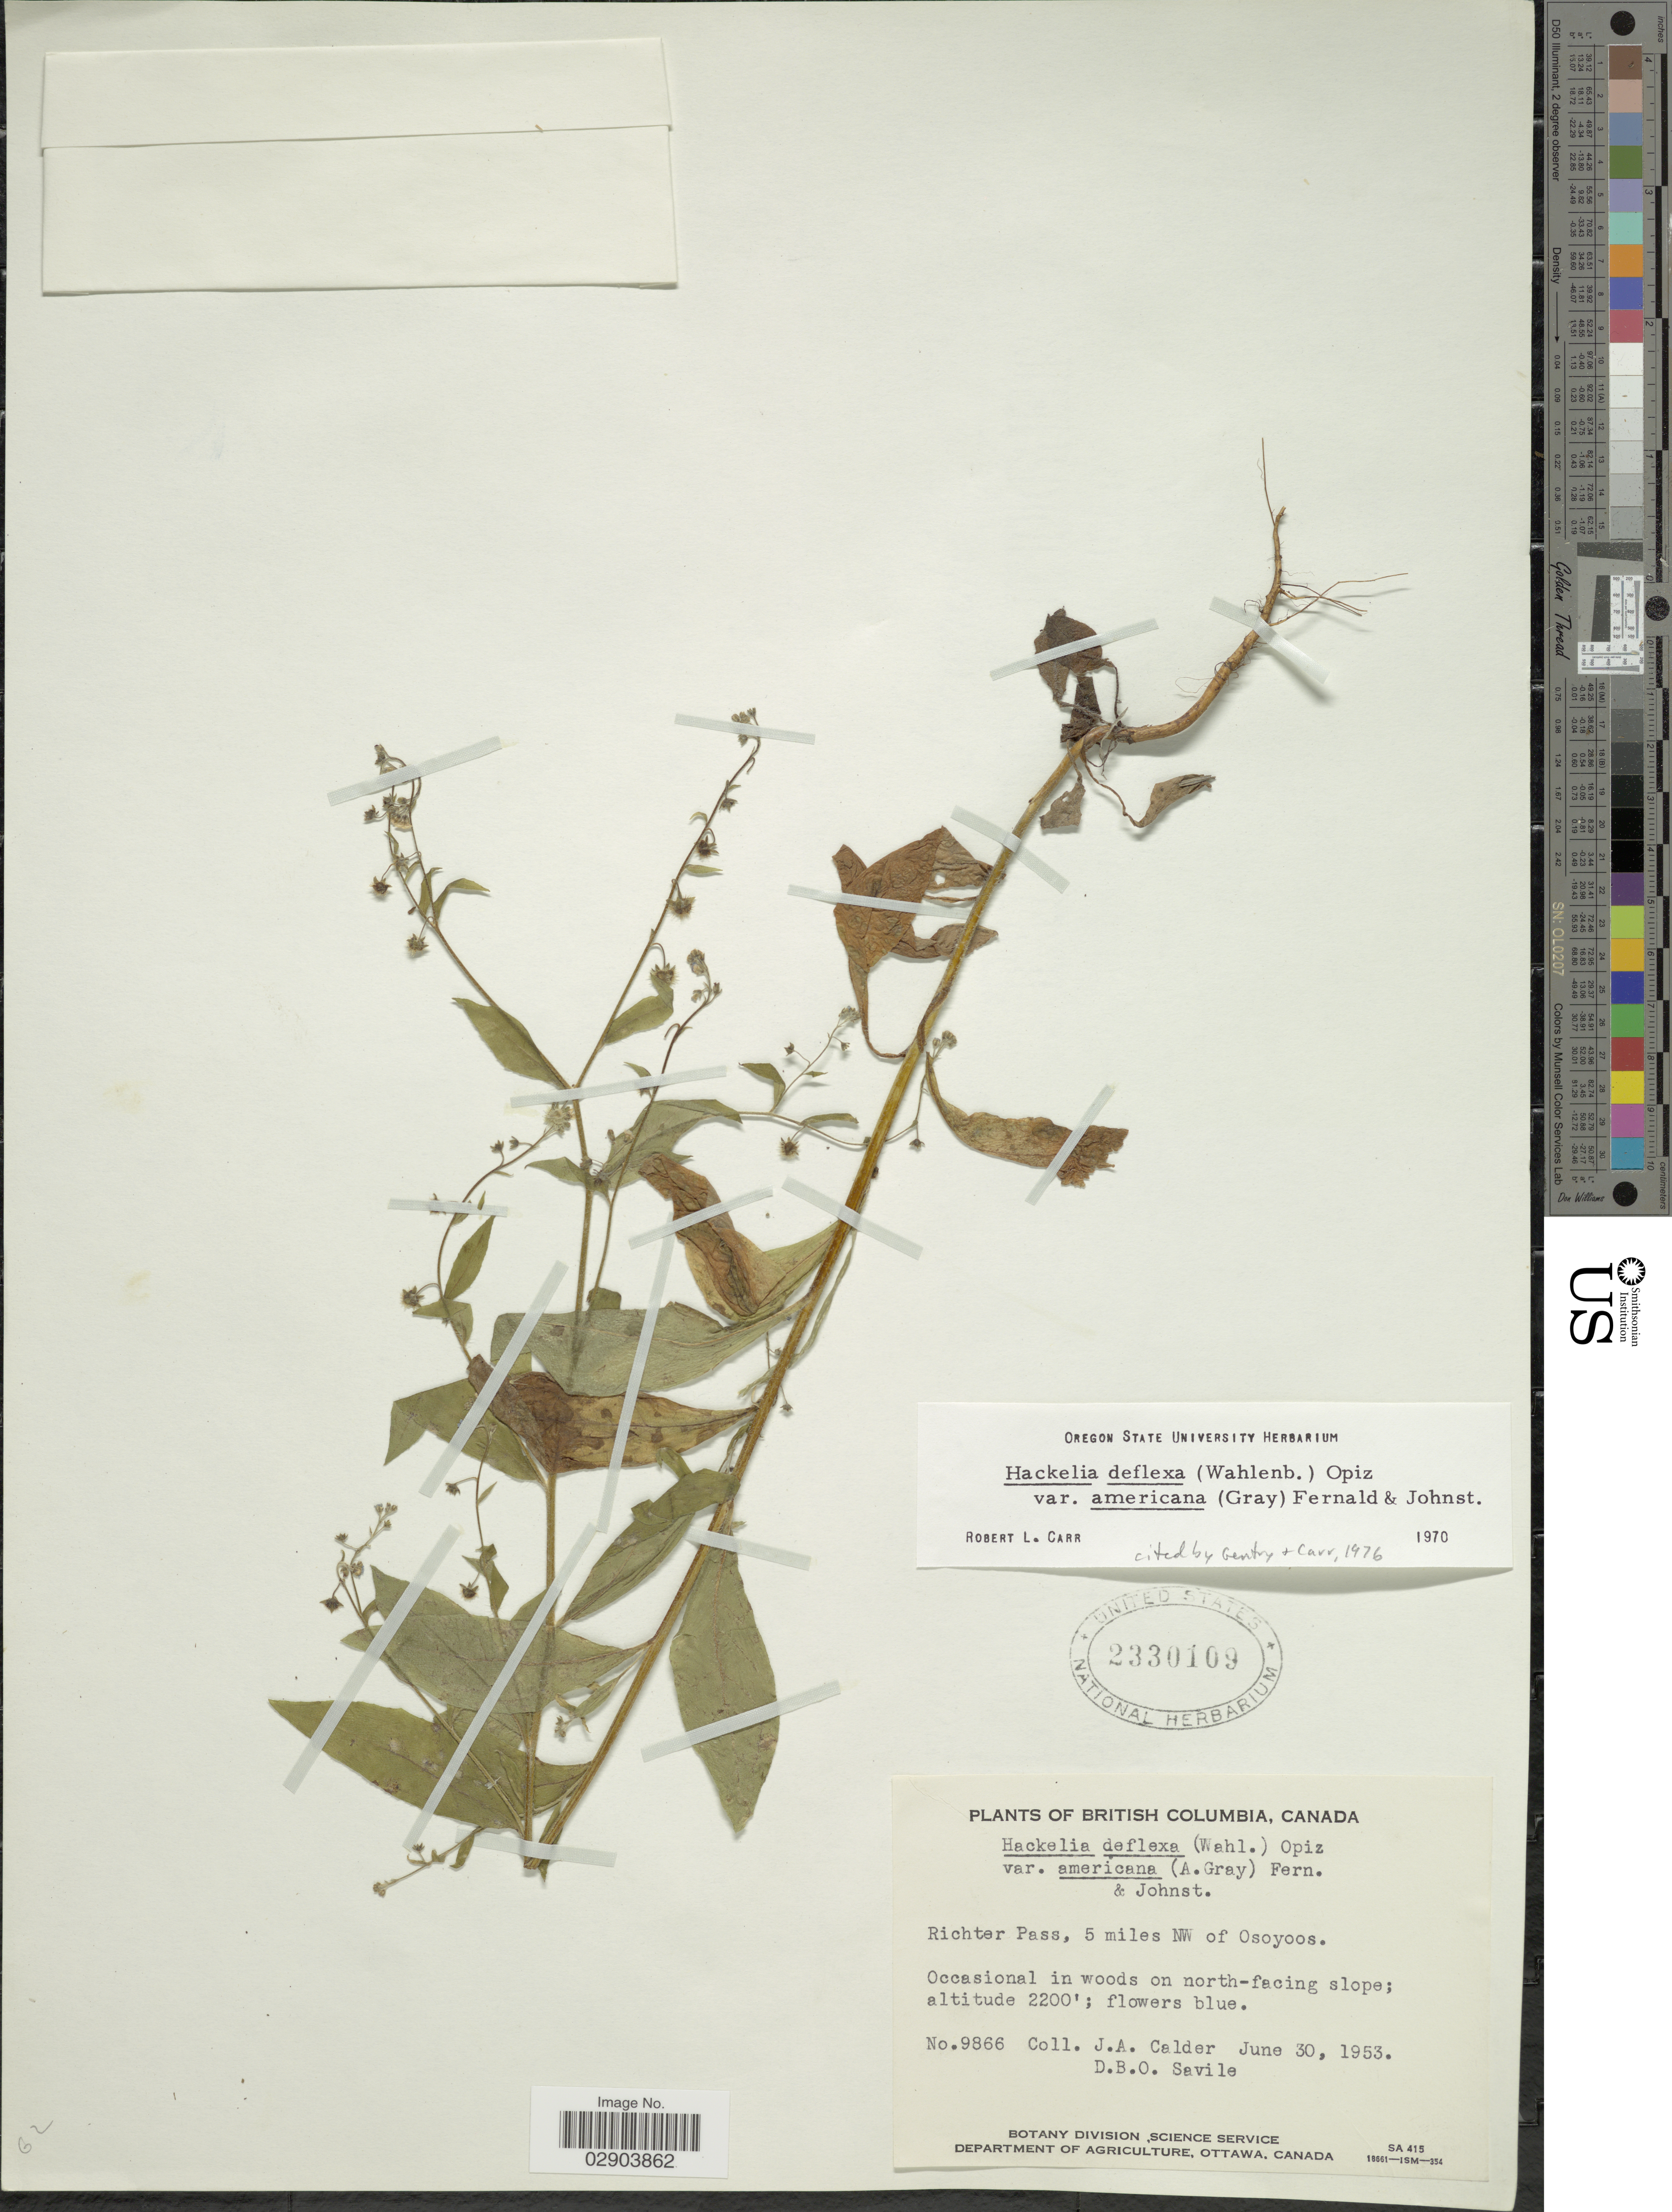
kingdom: Plantae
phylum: Tracheophyta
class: Magnoliopsida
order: Boraginales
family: Boraginaceae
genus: Hackelia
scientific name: Hackelia deflexa var. americana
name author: (A. Gray) Fernald & I.M. Johnst.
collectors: J. A. Calder & D. Savile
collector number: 9866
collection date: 1953-06-30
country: Canada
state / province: British Columbia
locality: Occasional in woods on north-facing slope.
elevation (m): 671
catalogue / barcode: US 2330109